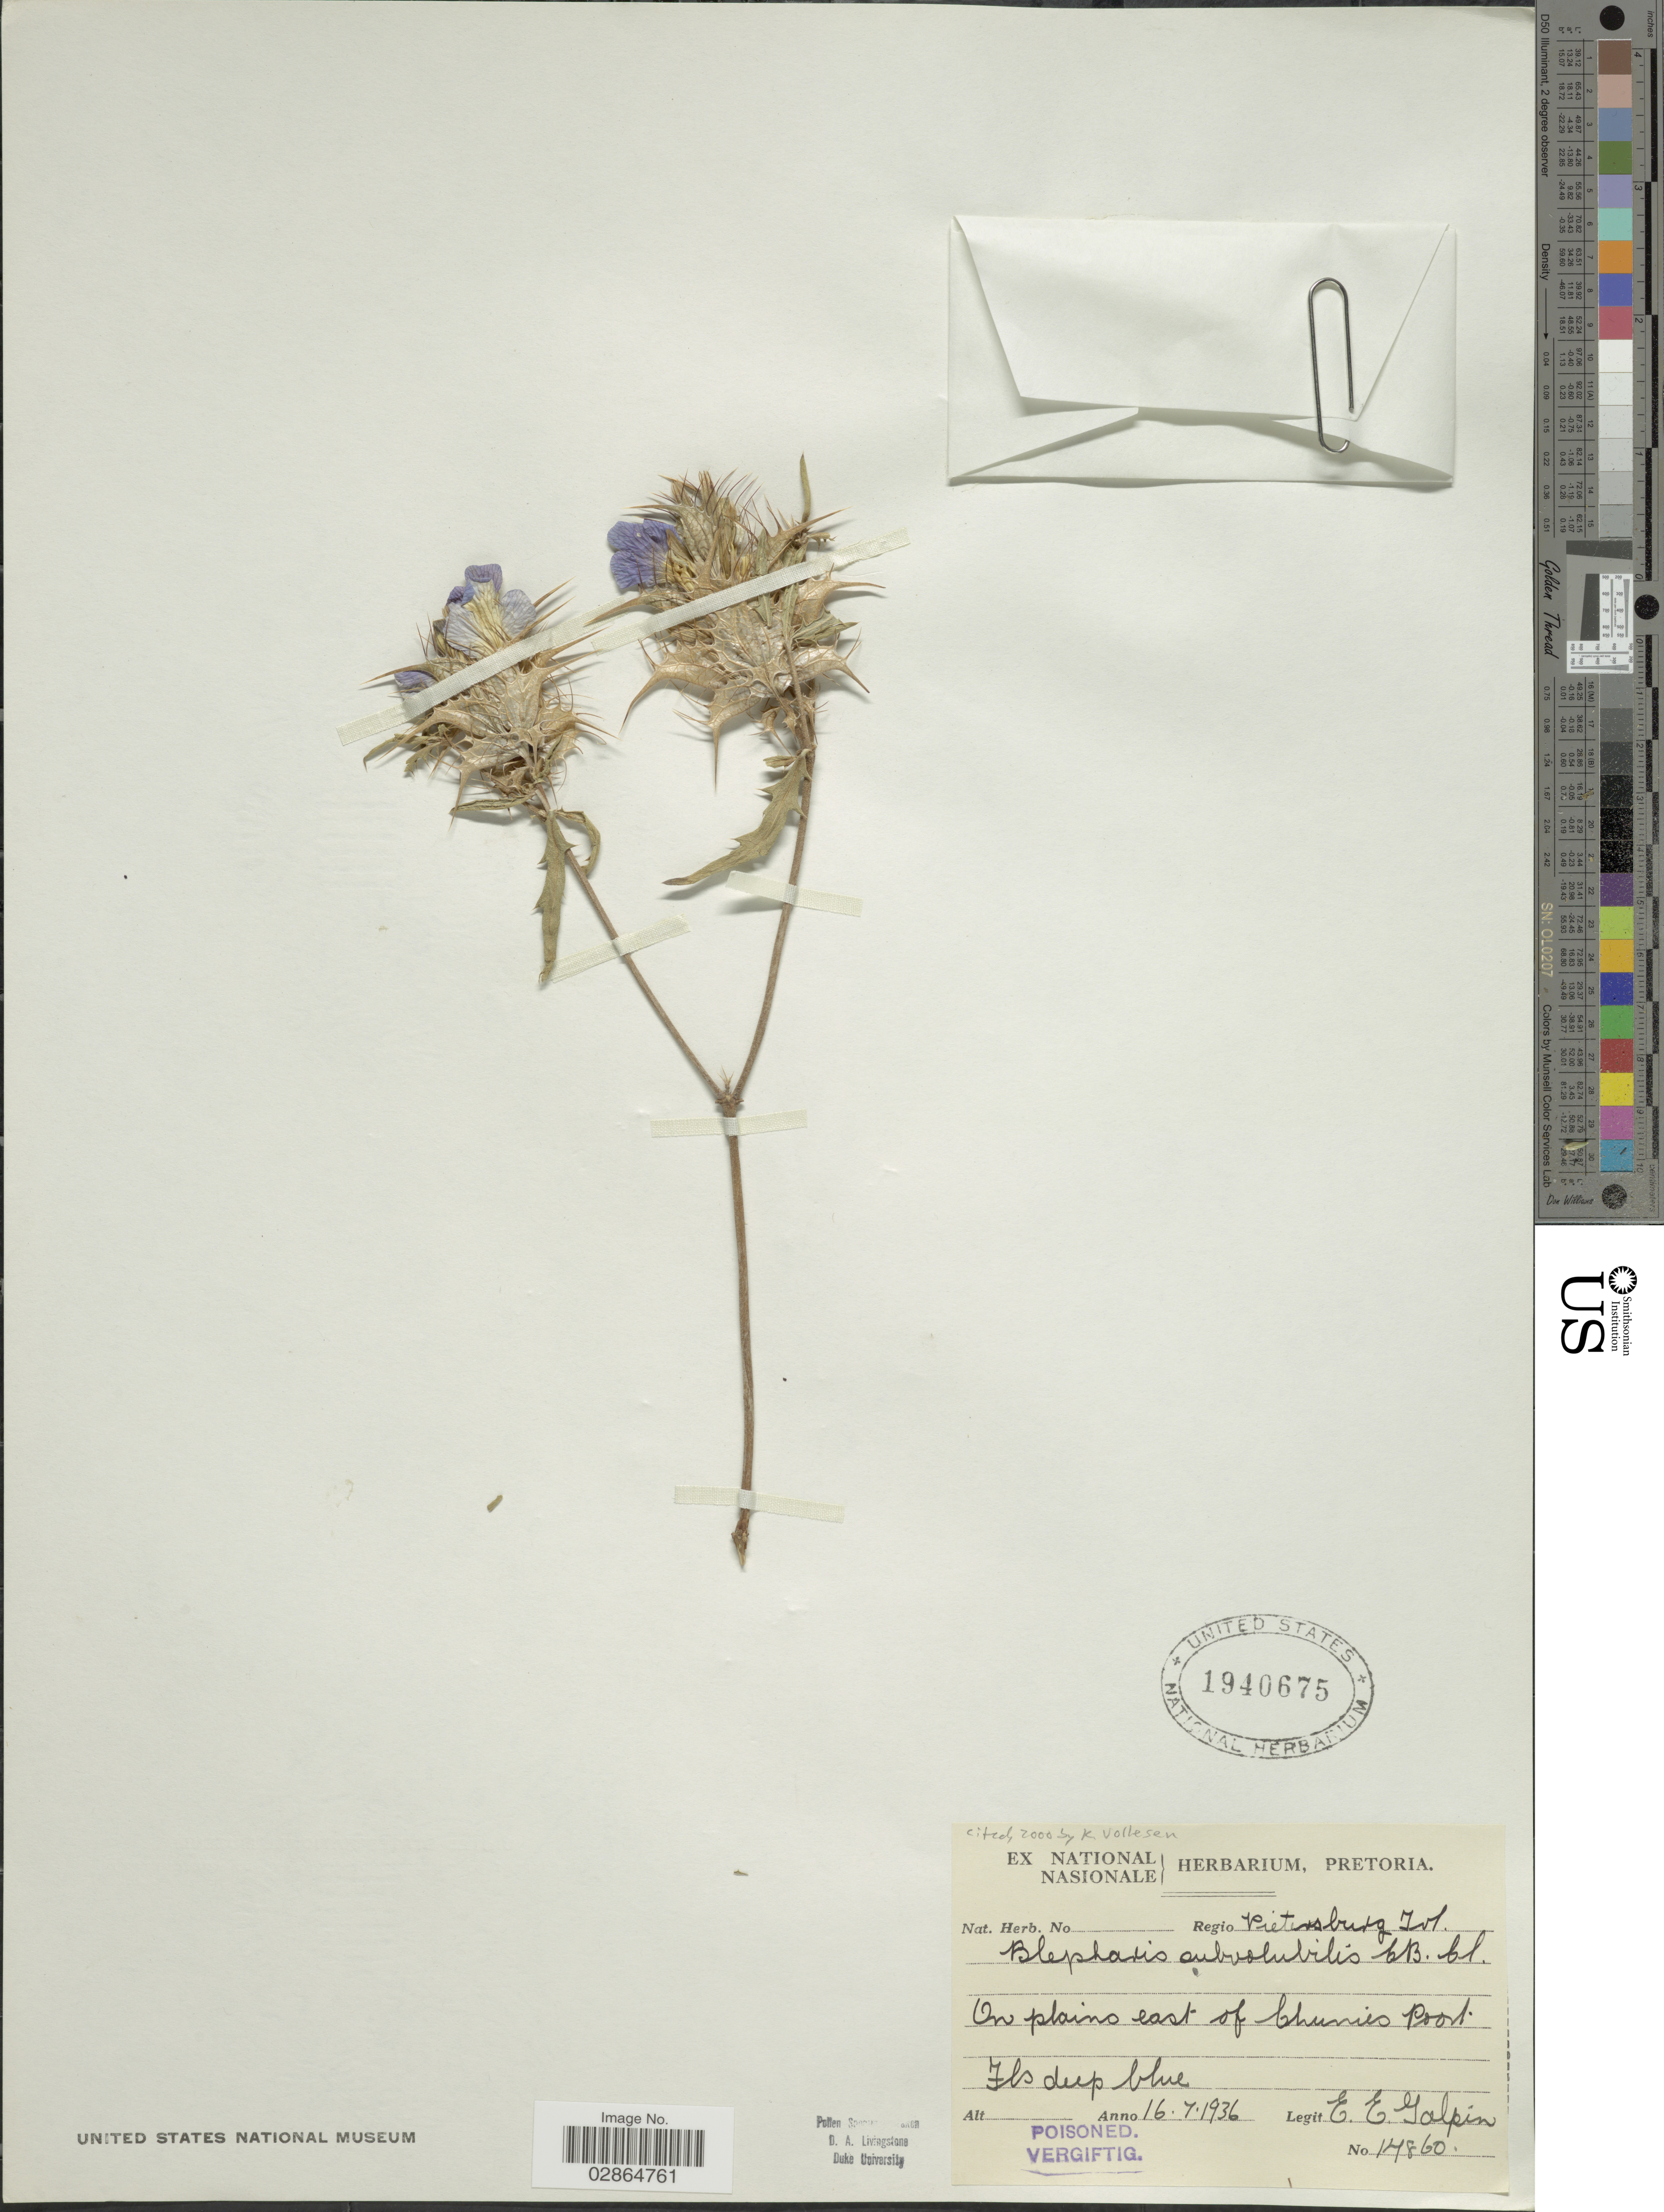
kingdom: Plantae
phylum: Tracheophyta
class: Magnoliopsida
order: Lamiales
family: Acanthaceae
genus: Blepharis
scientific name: Blepharis subvolubilis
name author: C.B. Clarke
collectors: E. Galpin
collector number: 14860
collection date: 1936-07-16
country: South Africa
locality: On plains east of Chunies Poort. Regio Pietersburg Tvl.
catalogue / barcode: US 1940675